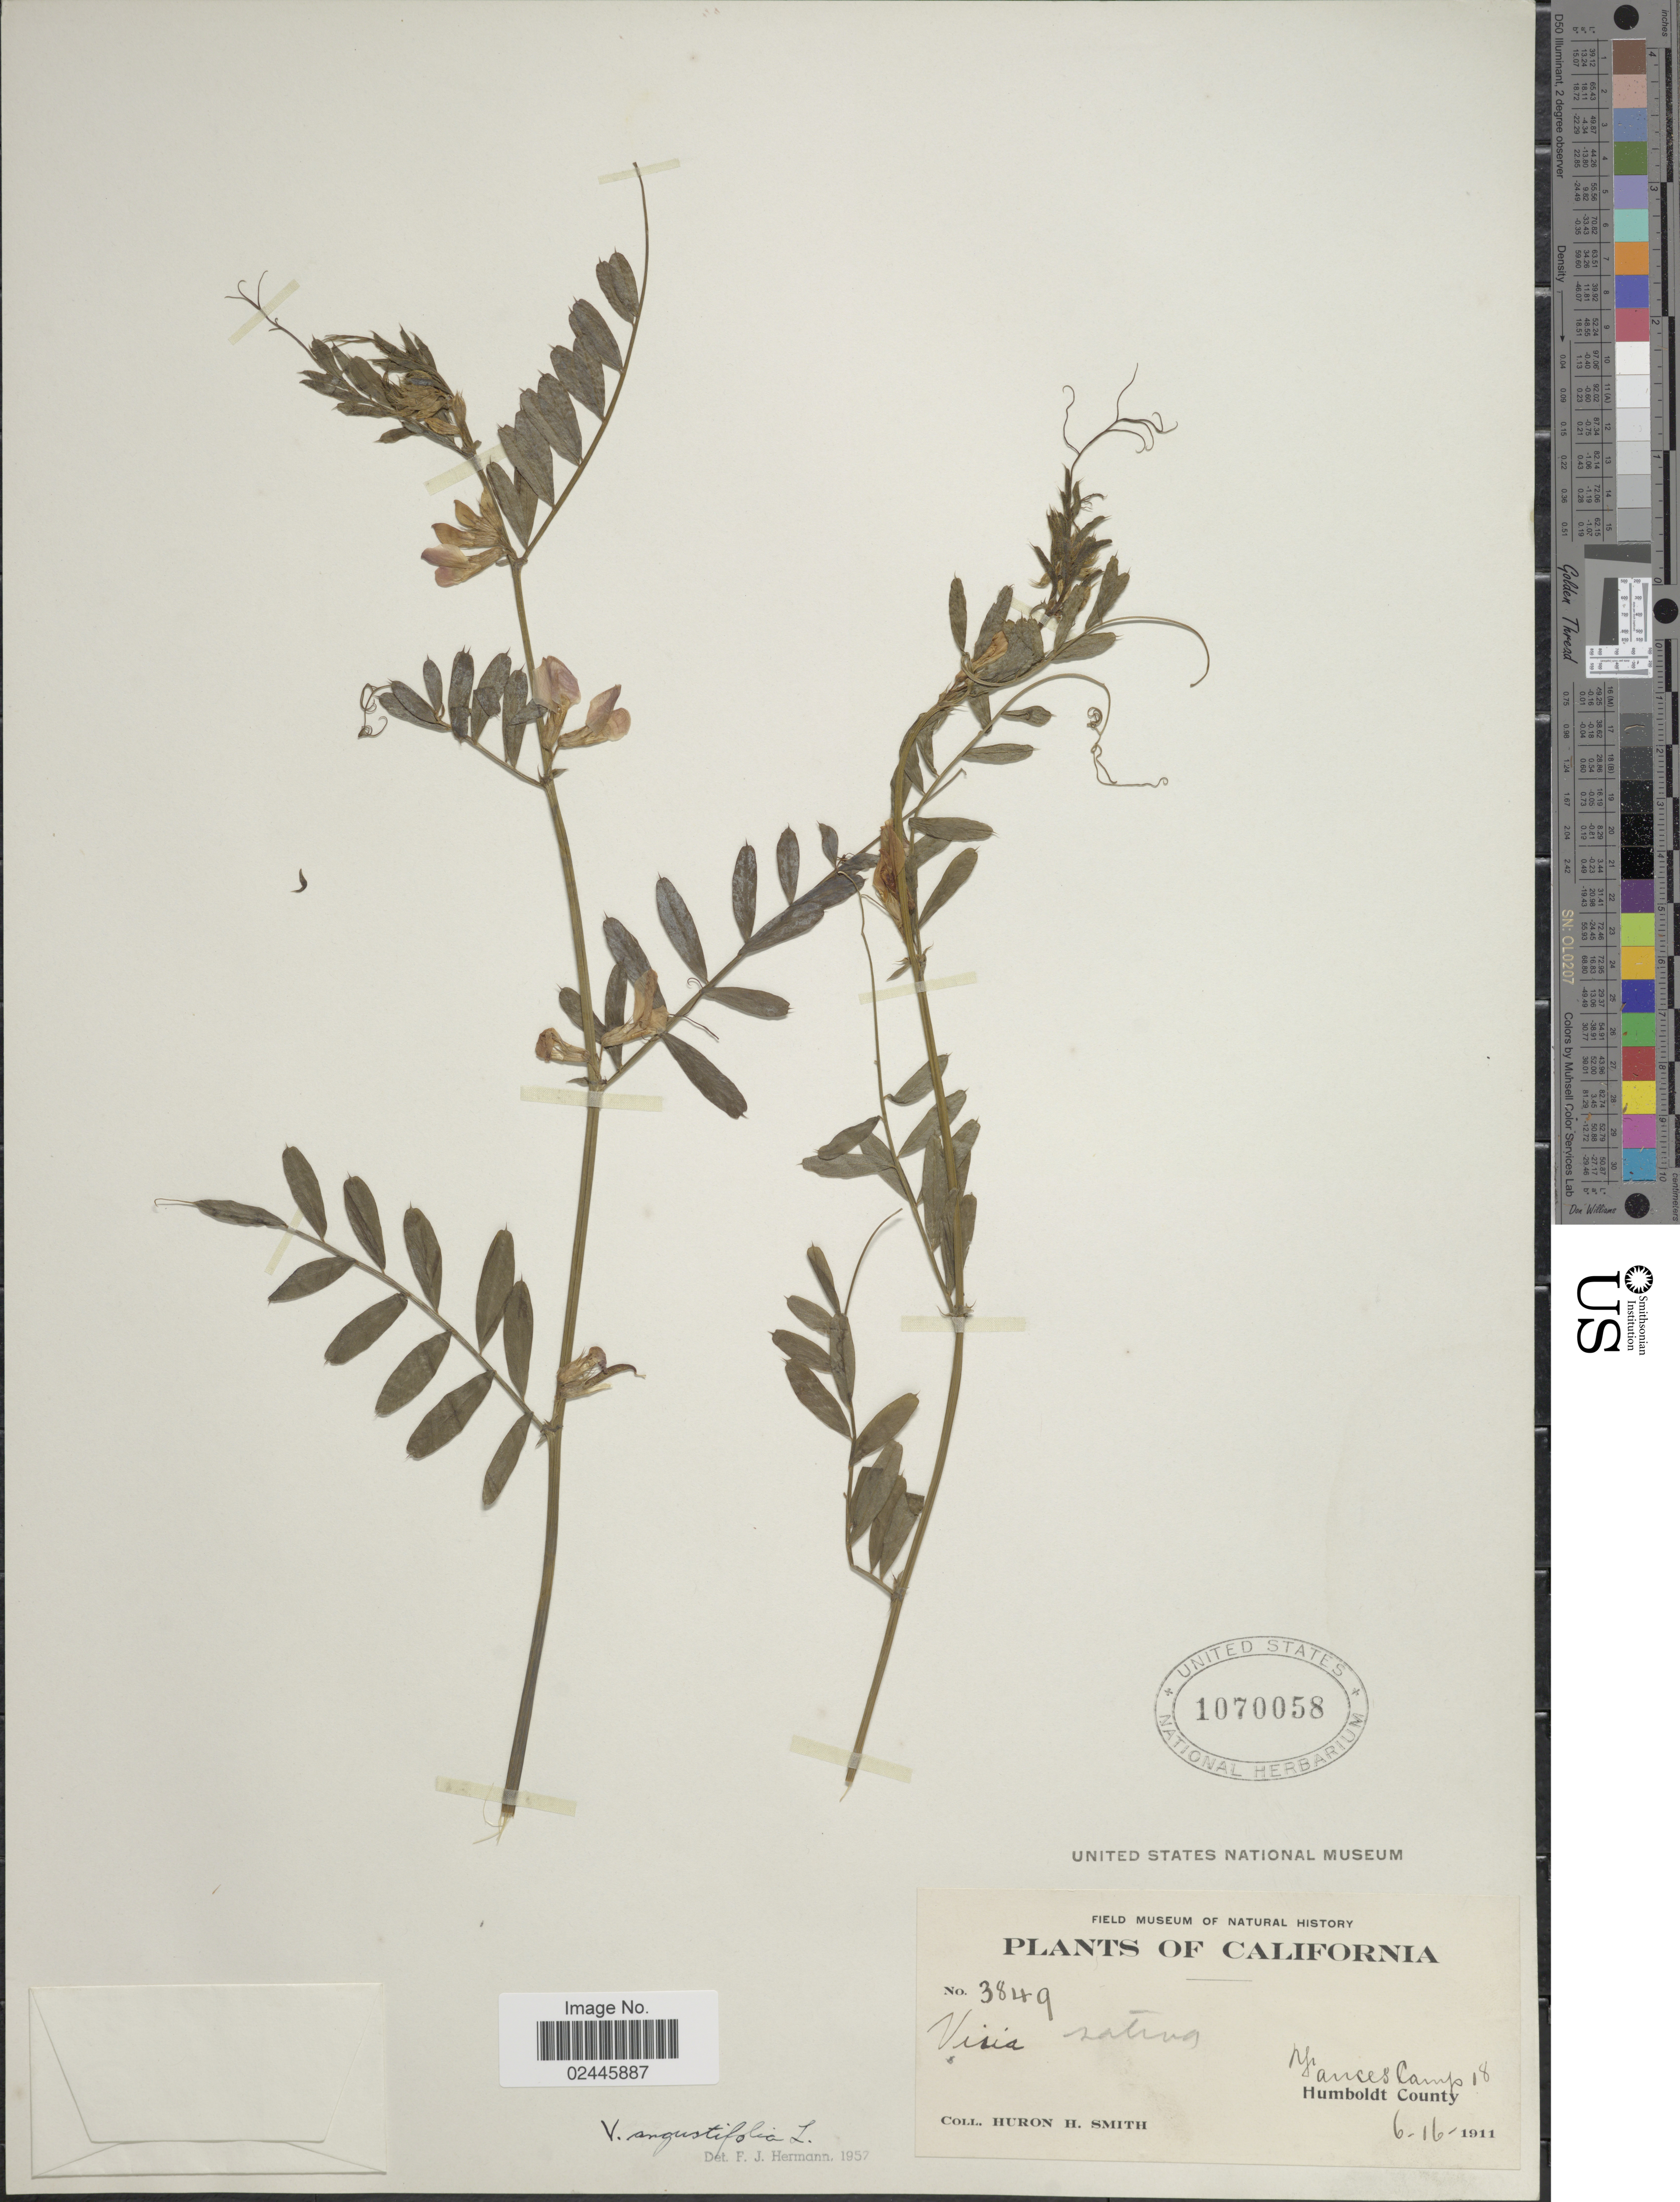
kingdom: Plantae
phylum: Tracheophyta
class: Magnoliopsida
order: Fabales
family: Fabaceae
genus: Vicia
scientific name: Vicia angustifolia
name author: L.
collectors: Huron H. Smith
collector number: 3849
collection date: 1911-06-16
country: United States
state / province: California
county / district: Humboldt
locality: Vances Camp 18, Humboldt County.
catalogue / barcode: US 1070058